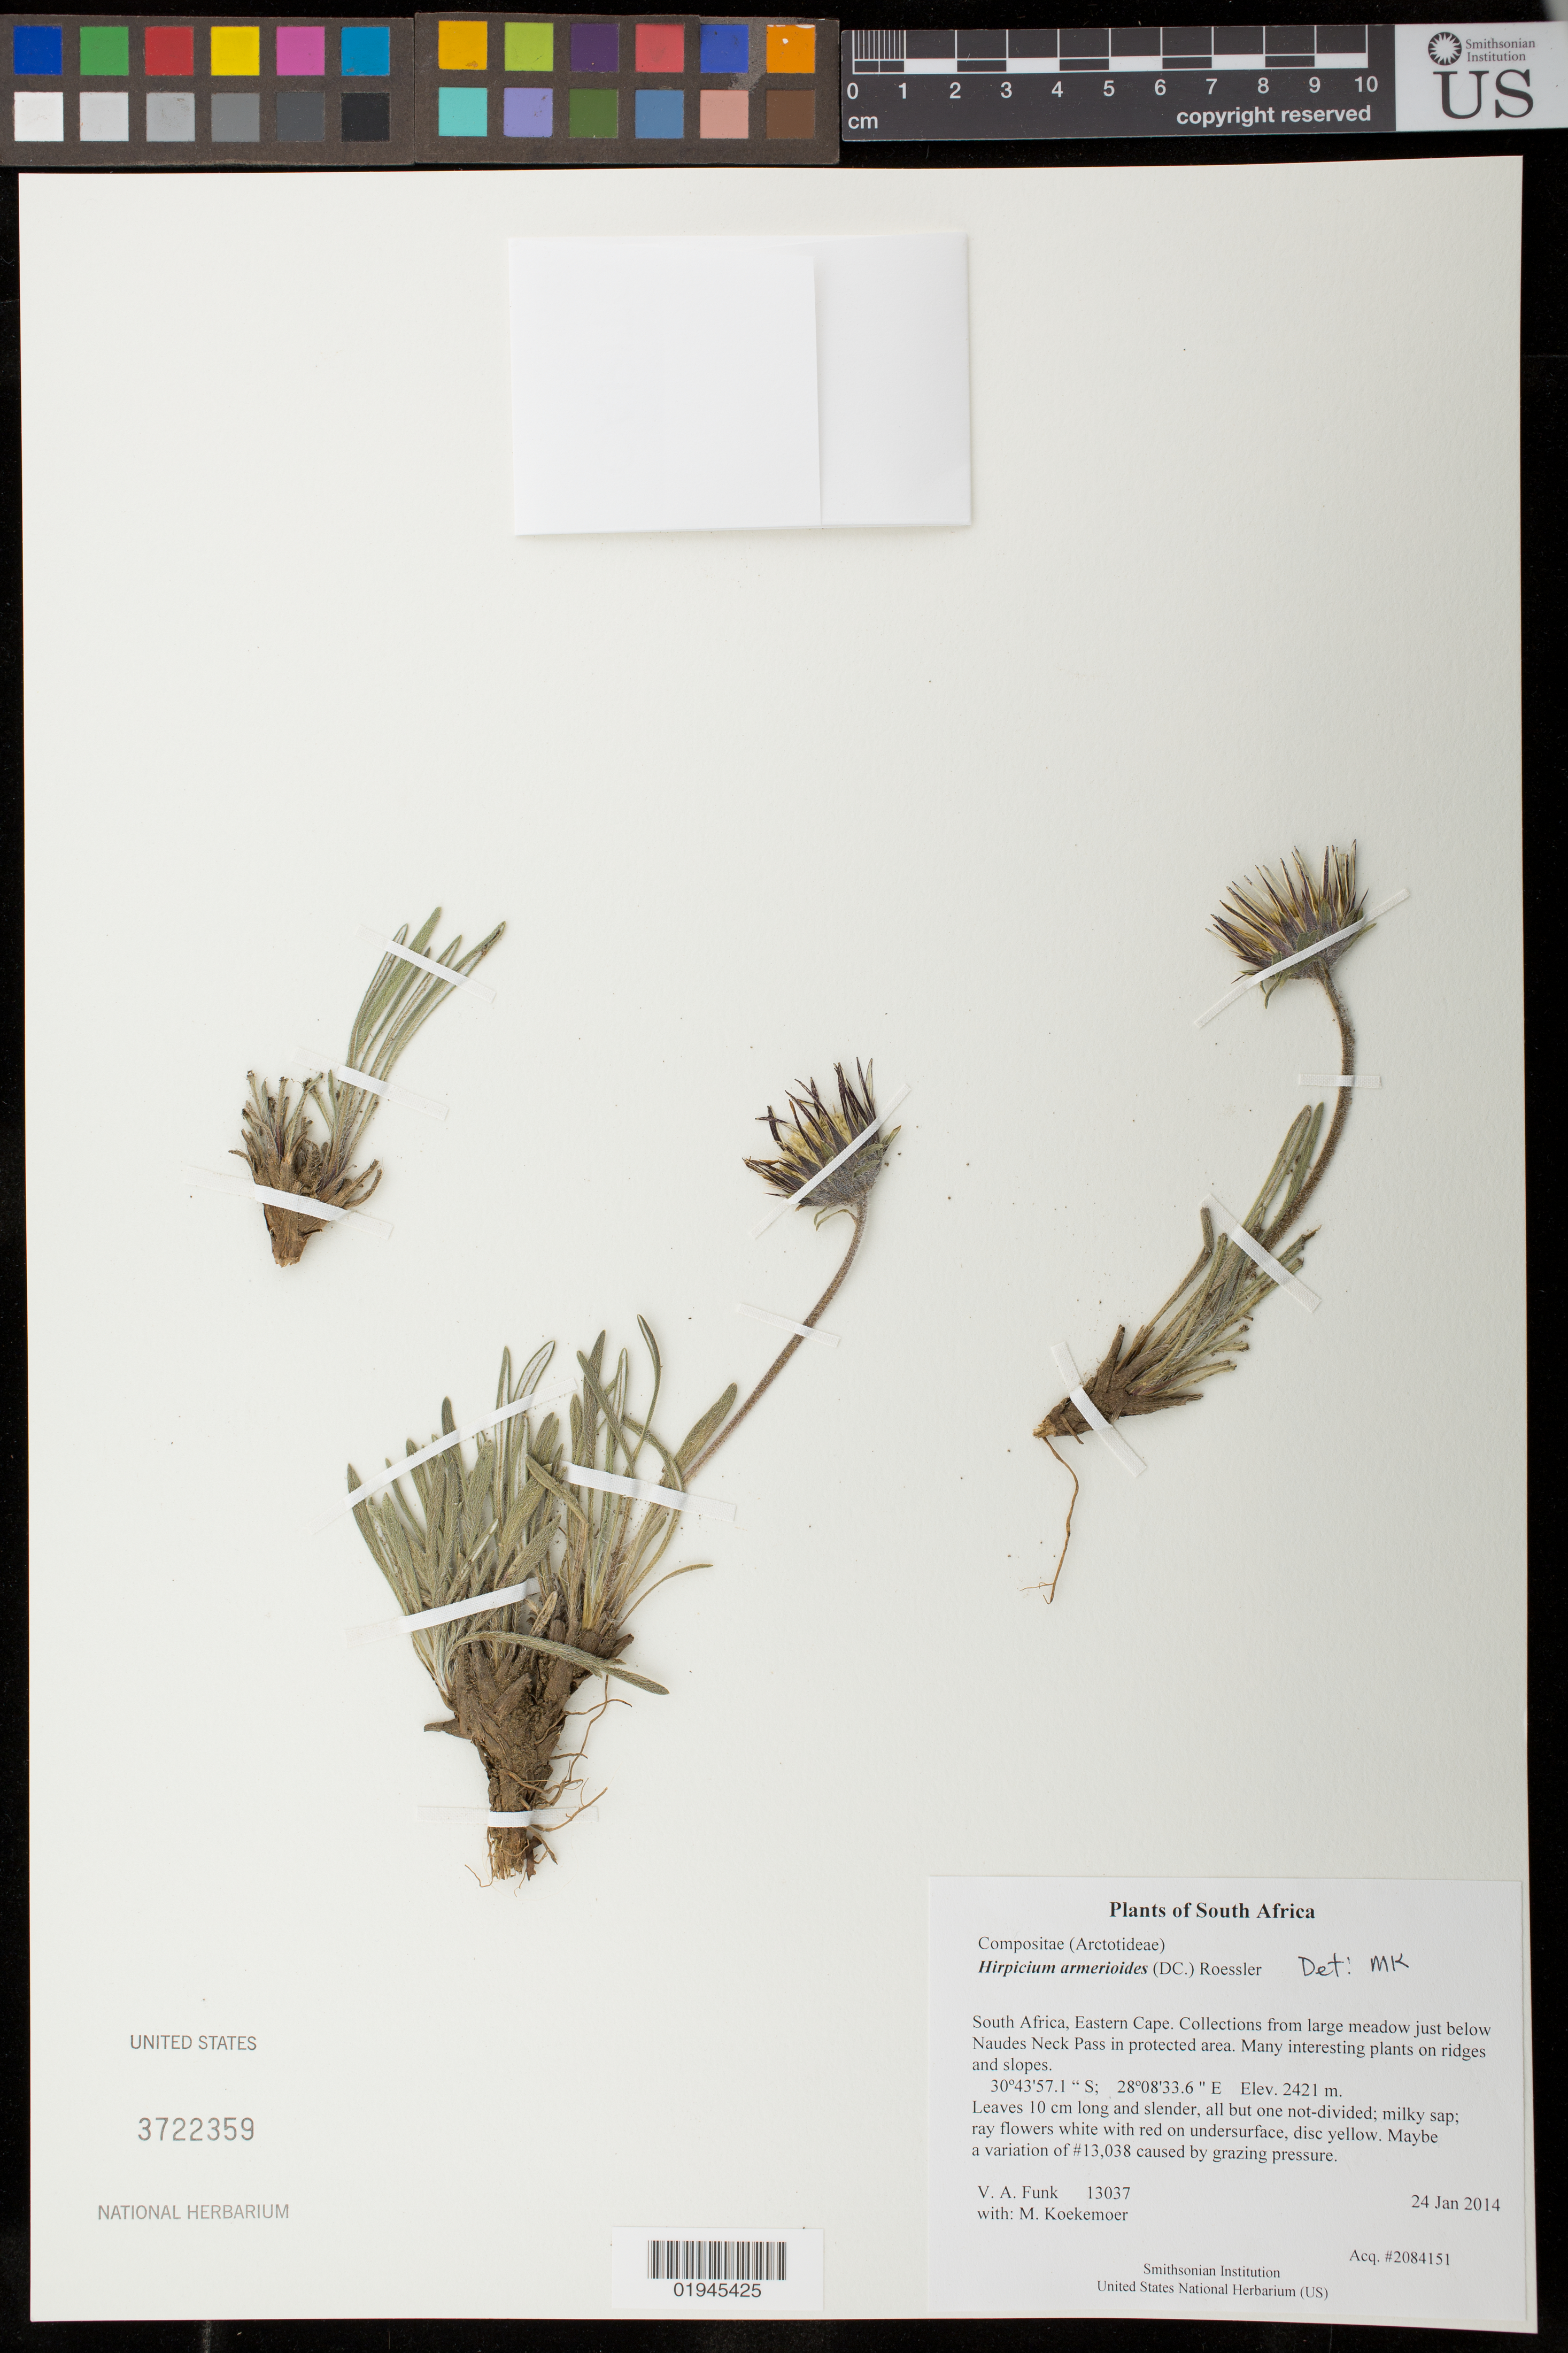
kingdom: Plantae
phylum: Tracheophyta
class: Magnoliopsida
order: Asterales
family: Asteraceae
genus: Hirpicium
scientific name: Hirpicium armerioides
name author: (DC.) Roessler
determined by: Koekemoer, M.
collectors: M. Koekemoer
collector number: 13037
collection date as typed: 24 Jan 2014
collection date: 2014-01-24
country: South Africa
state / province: Eastern Cape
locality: Just below Naudes Neck Pass in protected area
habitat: Many interesting plants on ridges and slopes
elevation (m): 2421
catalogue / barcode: US 3722359